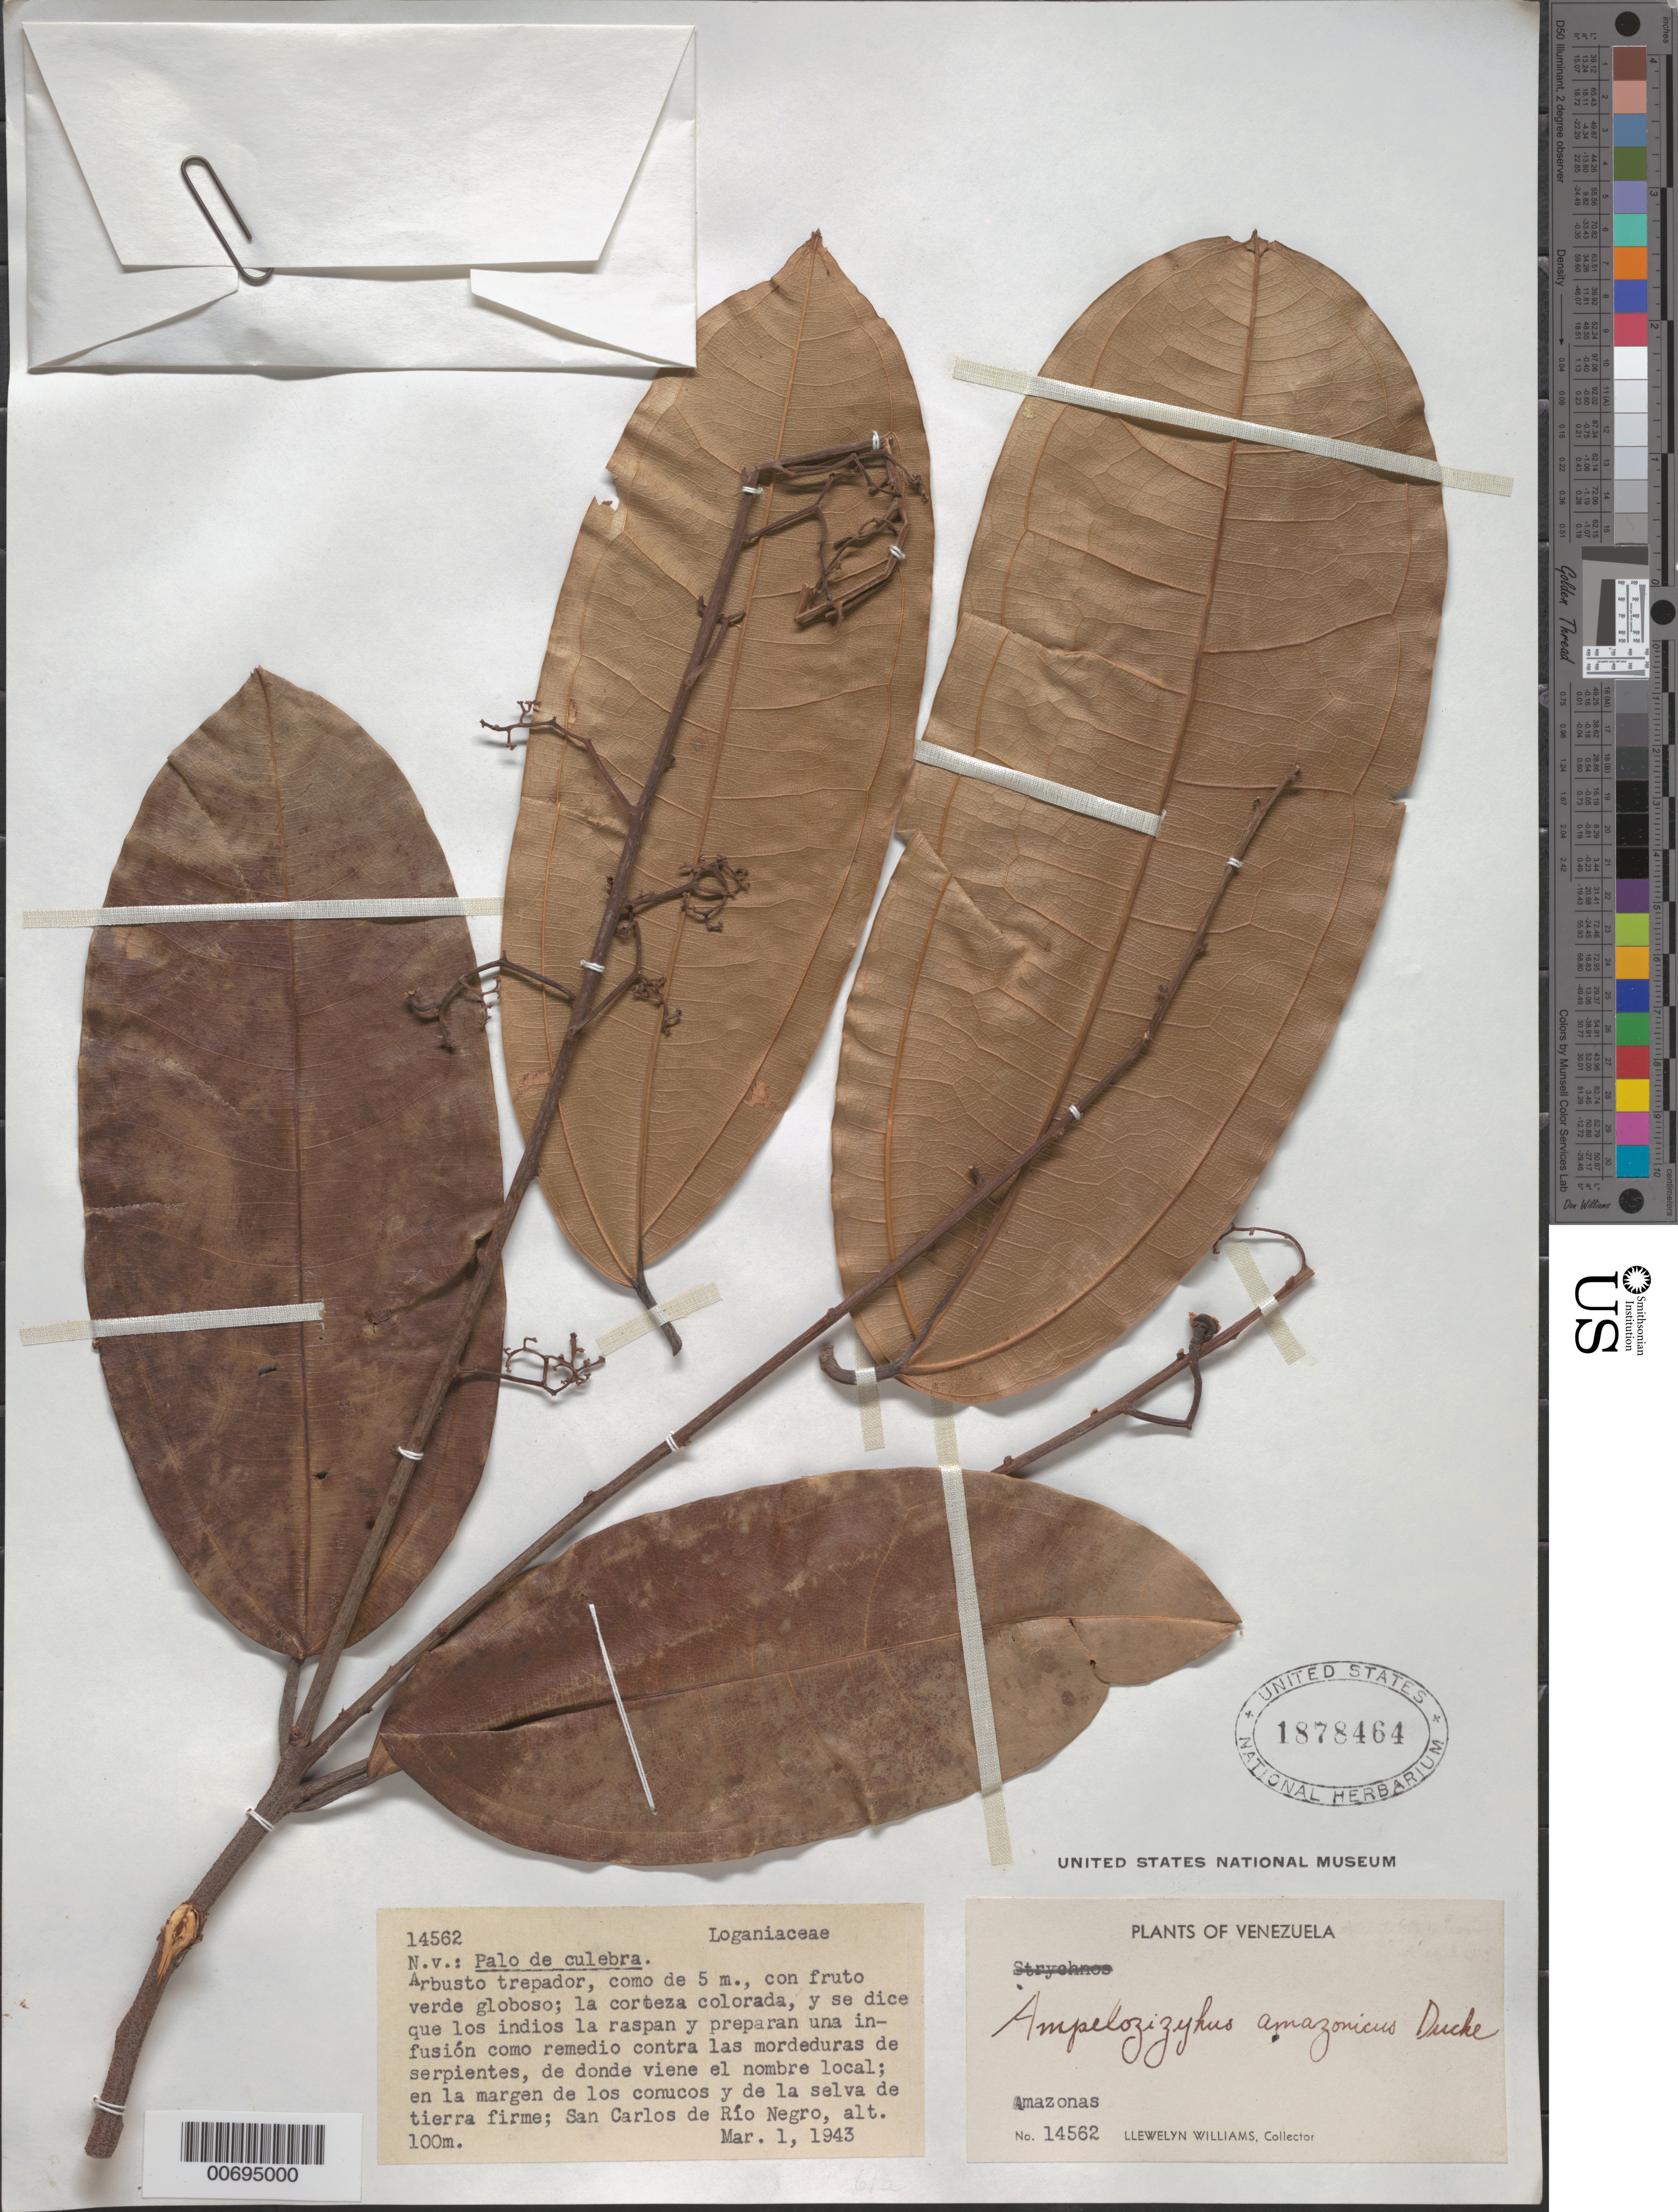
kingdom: Plantae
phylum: Tracheophyta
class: Magnoliopsida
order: Rosales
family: Rhamnaceae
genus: Ampelozizyphus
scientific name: Ampelozizyphus amazonicus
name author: Ducke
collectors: Ll. Williams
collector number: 14562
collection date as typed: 1-Mar-43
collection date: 1943-03-01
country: Venezuela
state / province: Amazonas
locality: San Carlos de Río Negro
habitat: Margen de los conucos y la selva de tierra firme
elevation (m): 100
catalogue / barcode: US 1878464